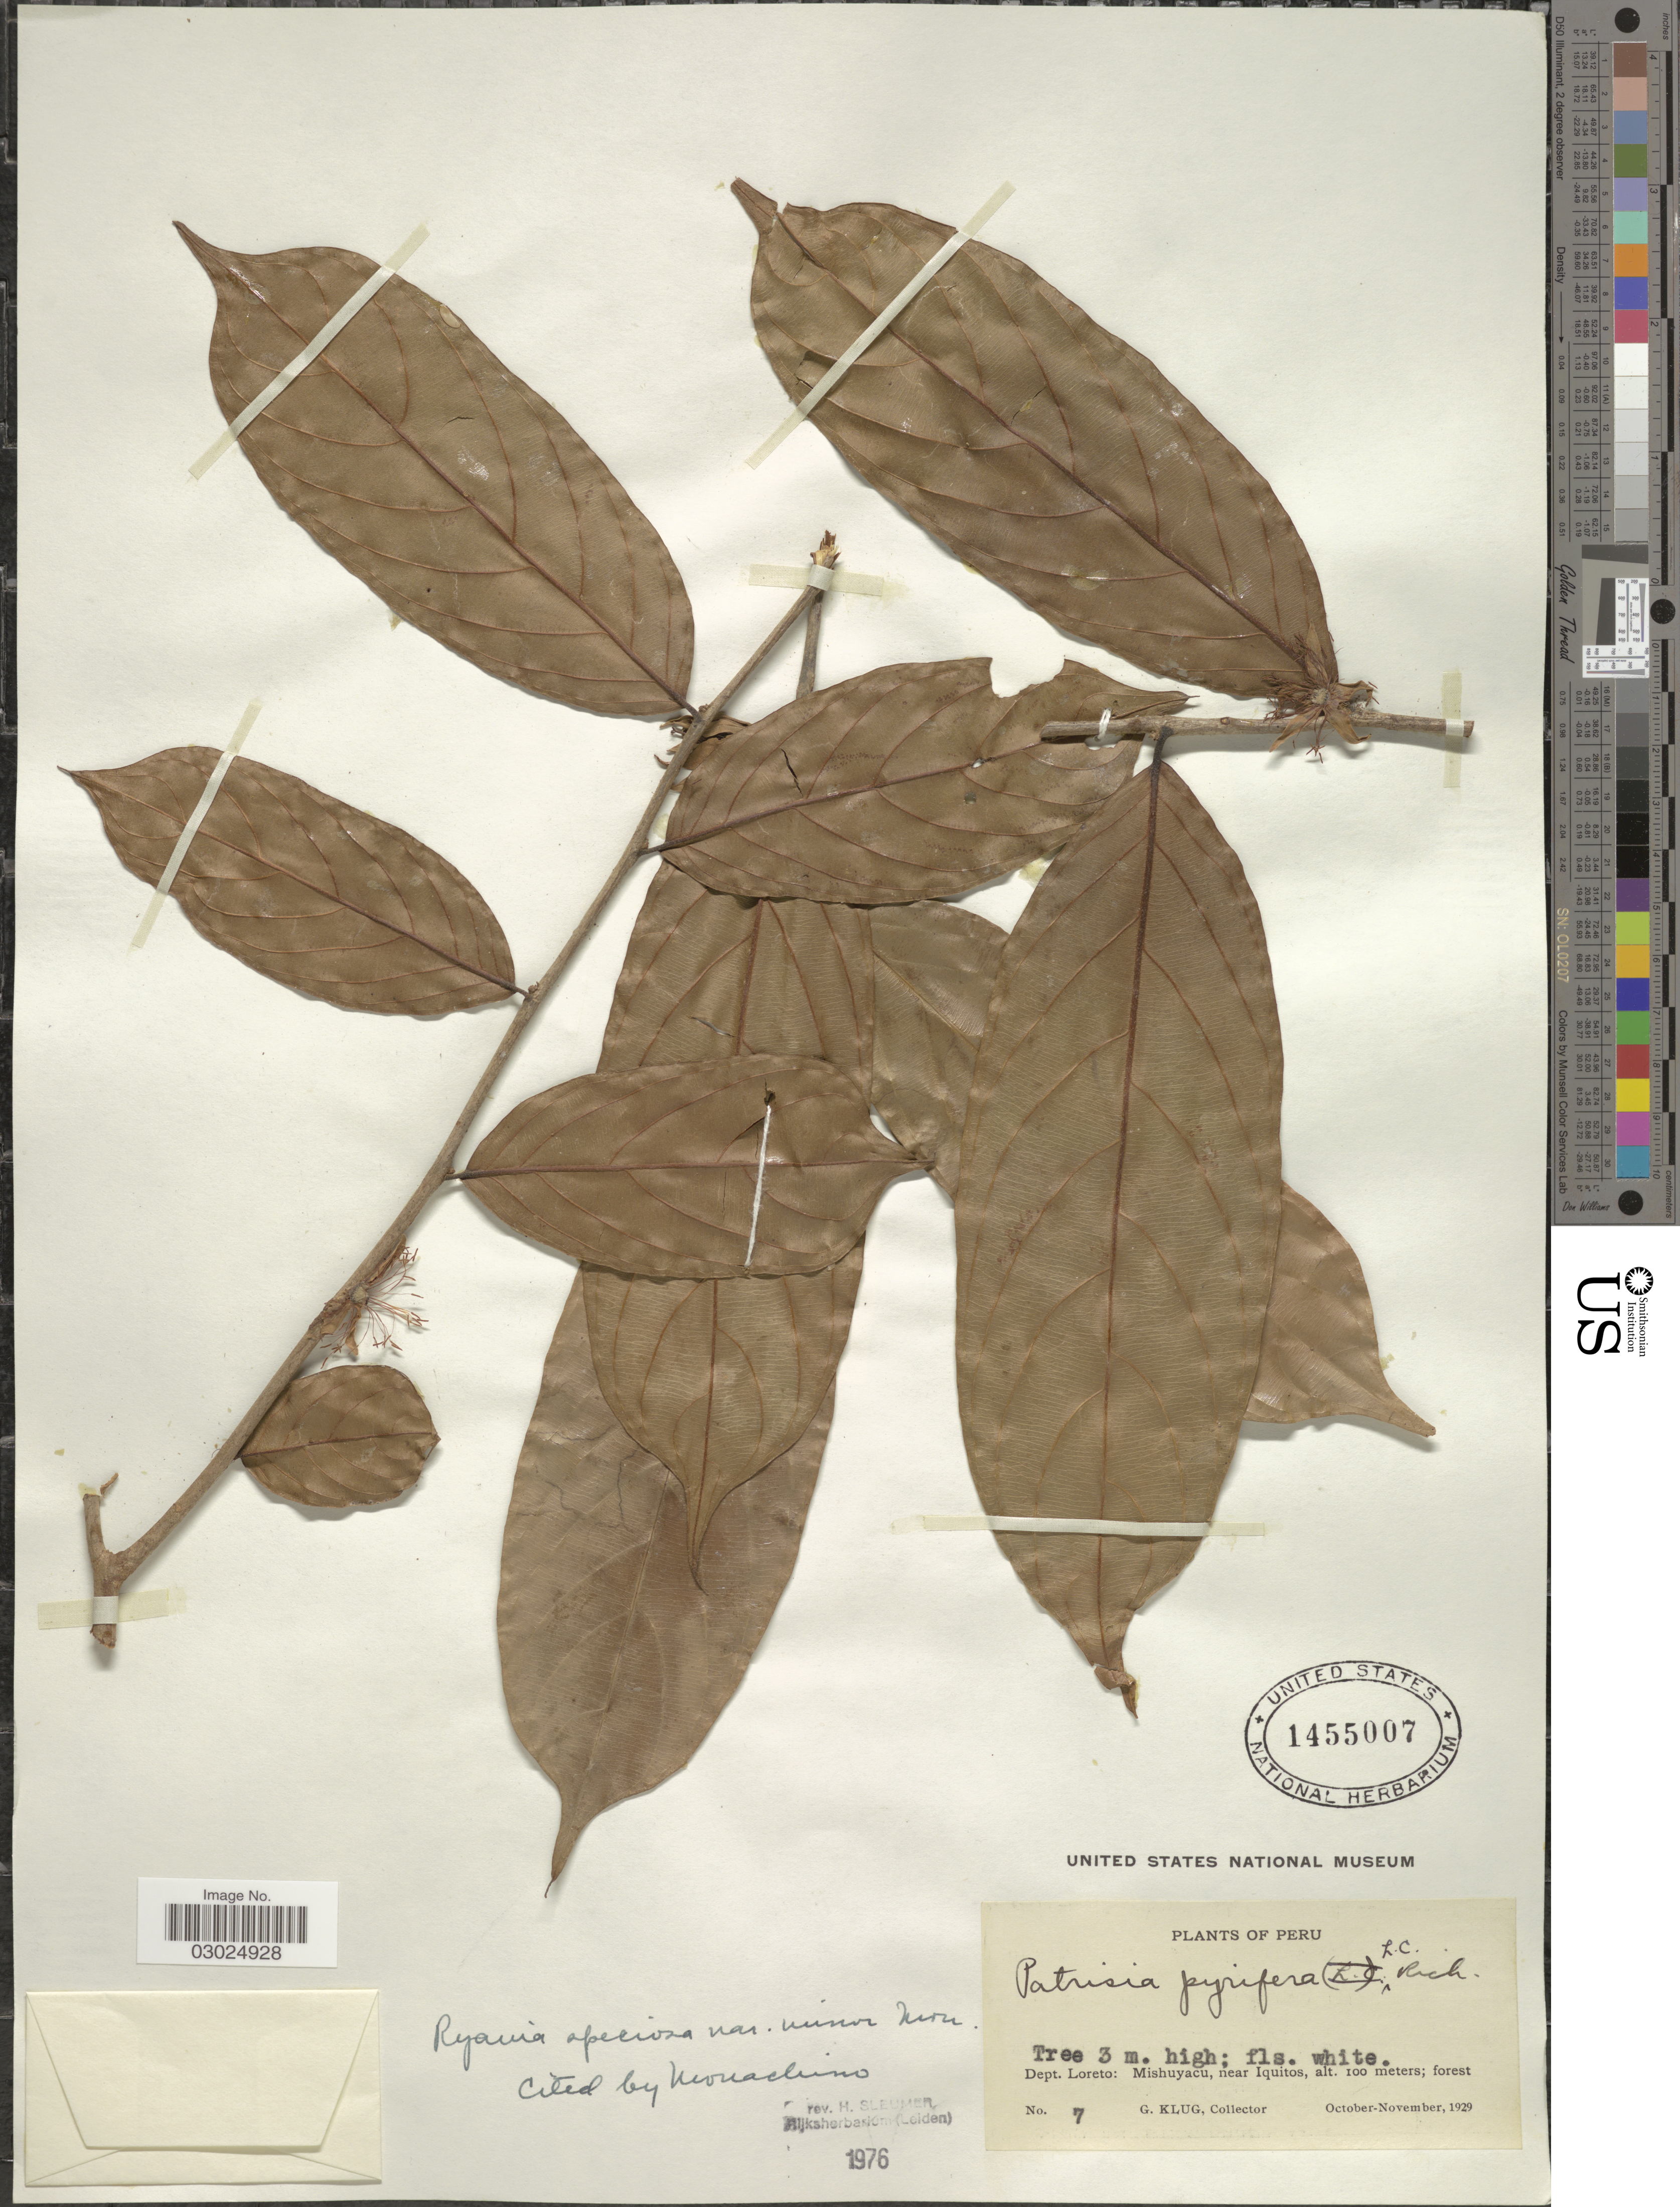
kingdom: Plantae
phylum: Tracheophyta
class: Magnoliopsida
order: Malpighiales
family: Salicaceae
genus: Ryania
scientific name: Ryania speciosa var. minor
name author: Monach.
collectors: G. Klug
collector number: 7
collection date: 1929-10/1929-11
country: Peru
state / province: Loreto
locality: Dept. Loreto: Mishuyacu, near Iquitos.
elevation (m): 100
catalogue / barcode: US 1455007